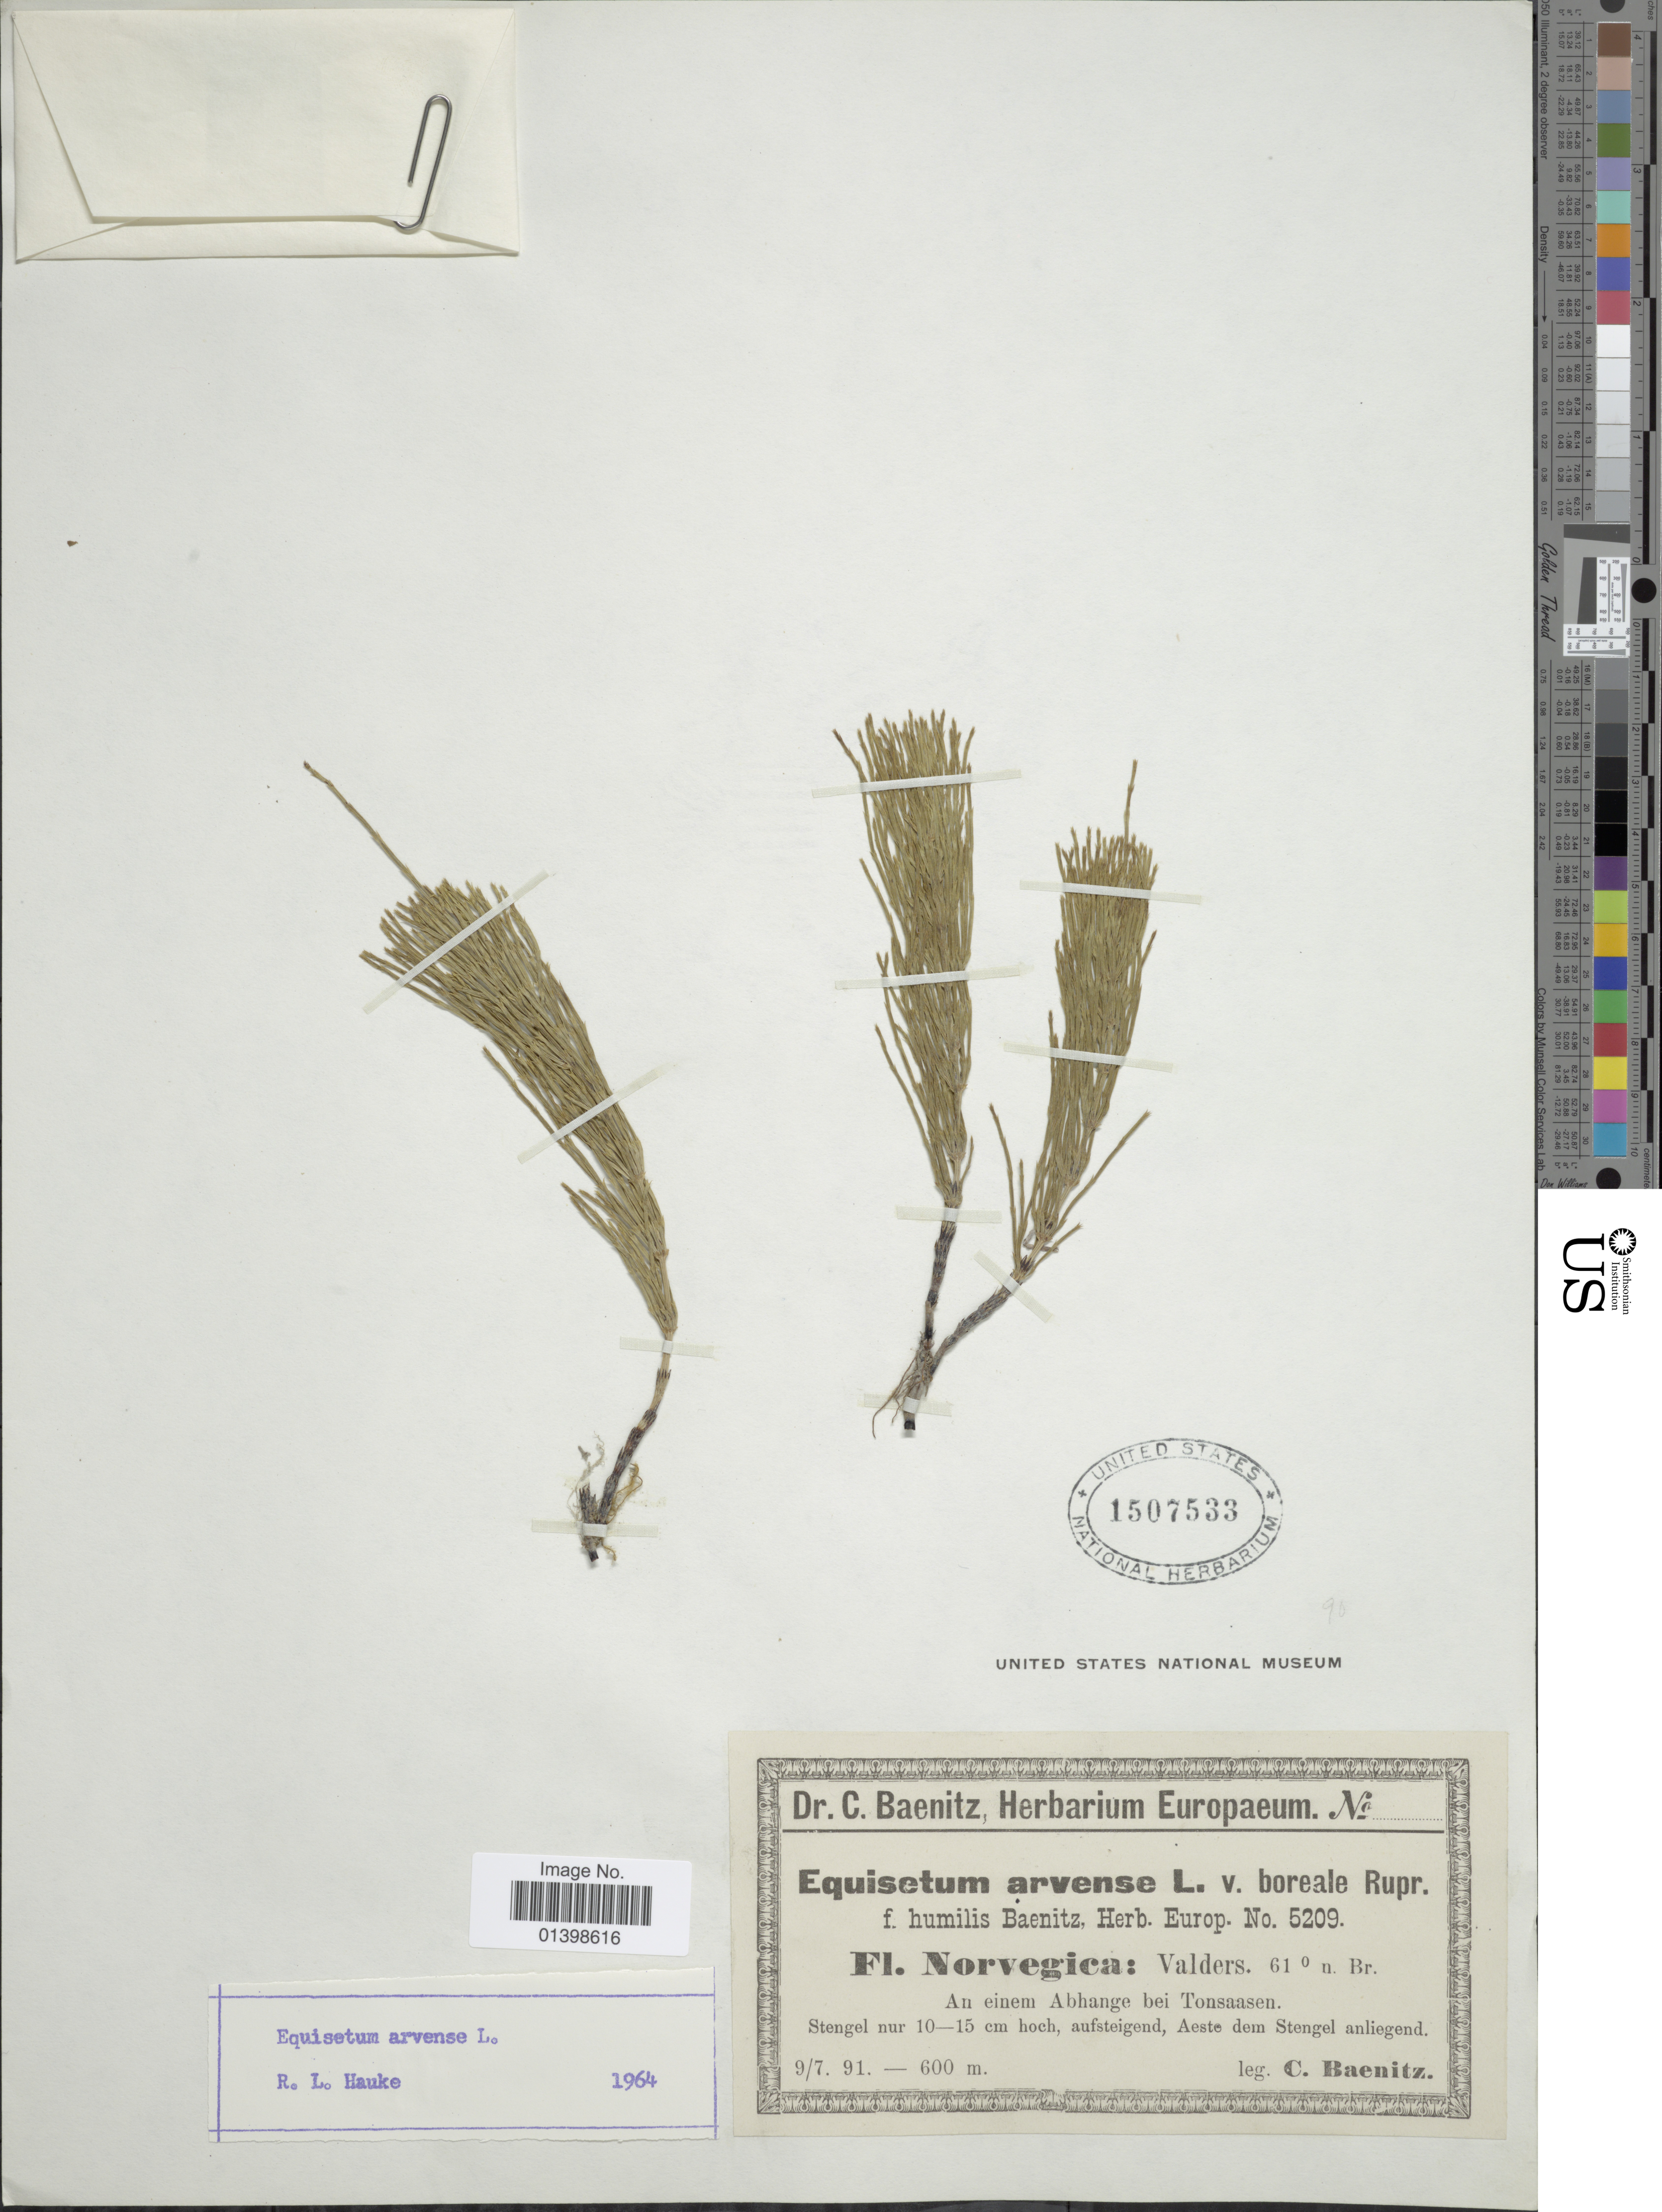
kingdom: Plantae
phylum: Tracheophyta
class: Polypodiopsida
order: Equisetales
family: Equisetaceae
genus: Equisetum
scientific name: Equisetum arvense var. boreale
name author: (Bong.) Rupr.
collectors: C. G. Baenitz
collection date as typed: Transcribed d/m/y: 9/7/91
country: Norway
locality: Valders, An einem Abange bei Tonsaasen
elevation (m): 600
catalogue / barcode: US 1507533